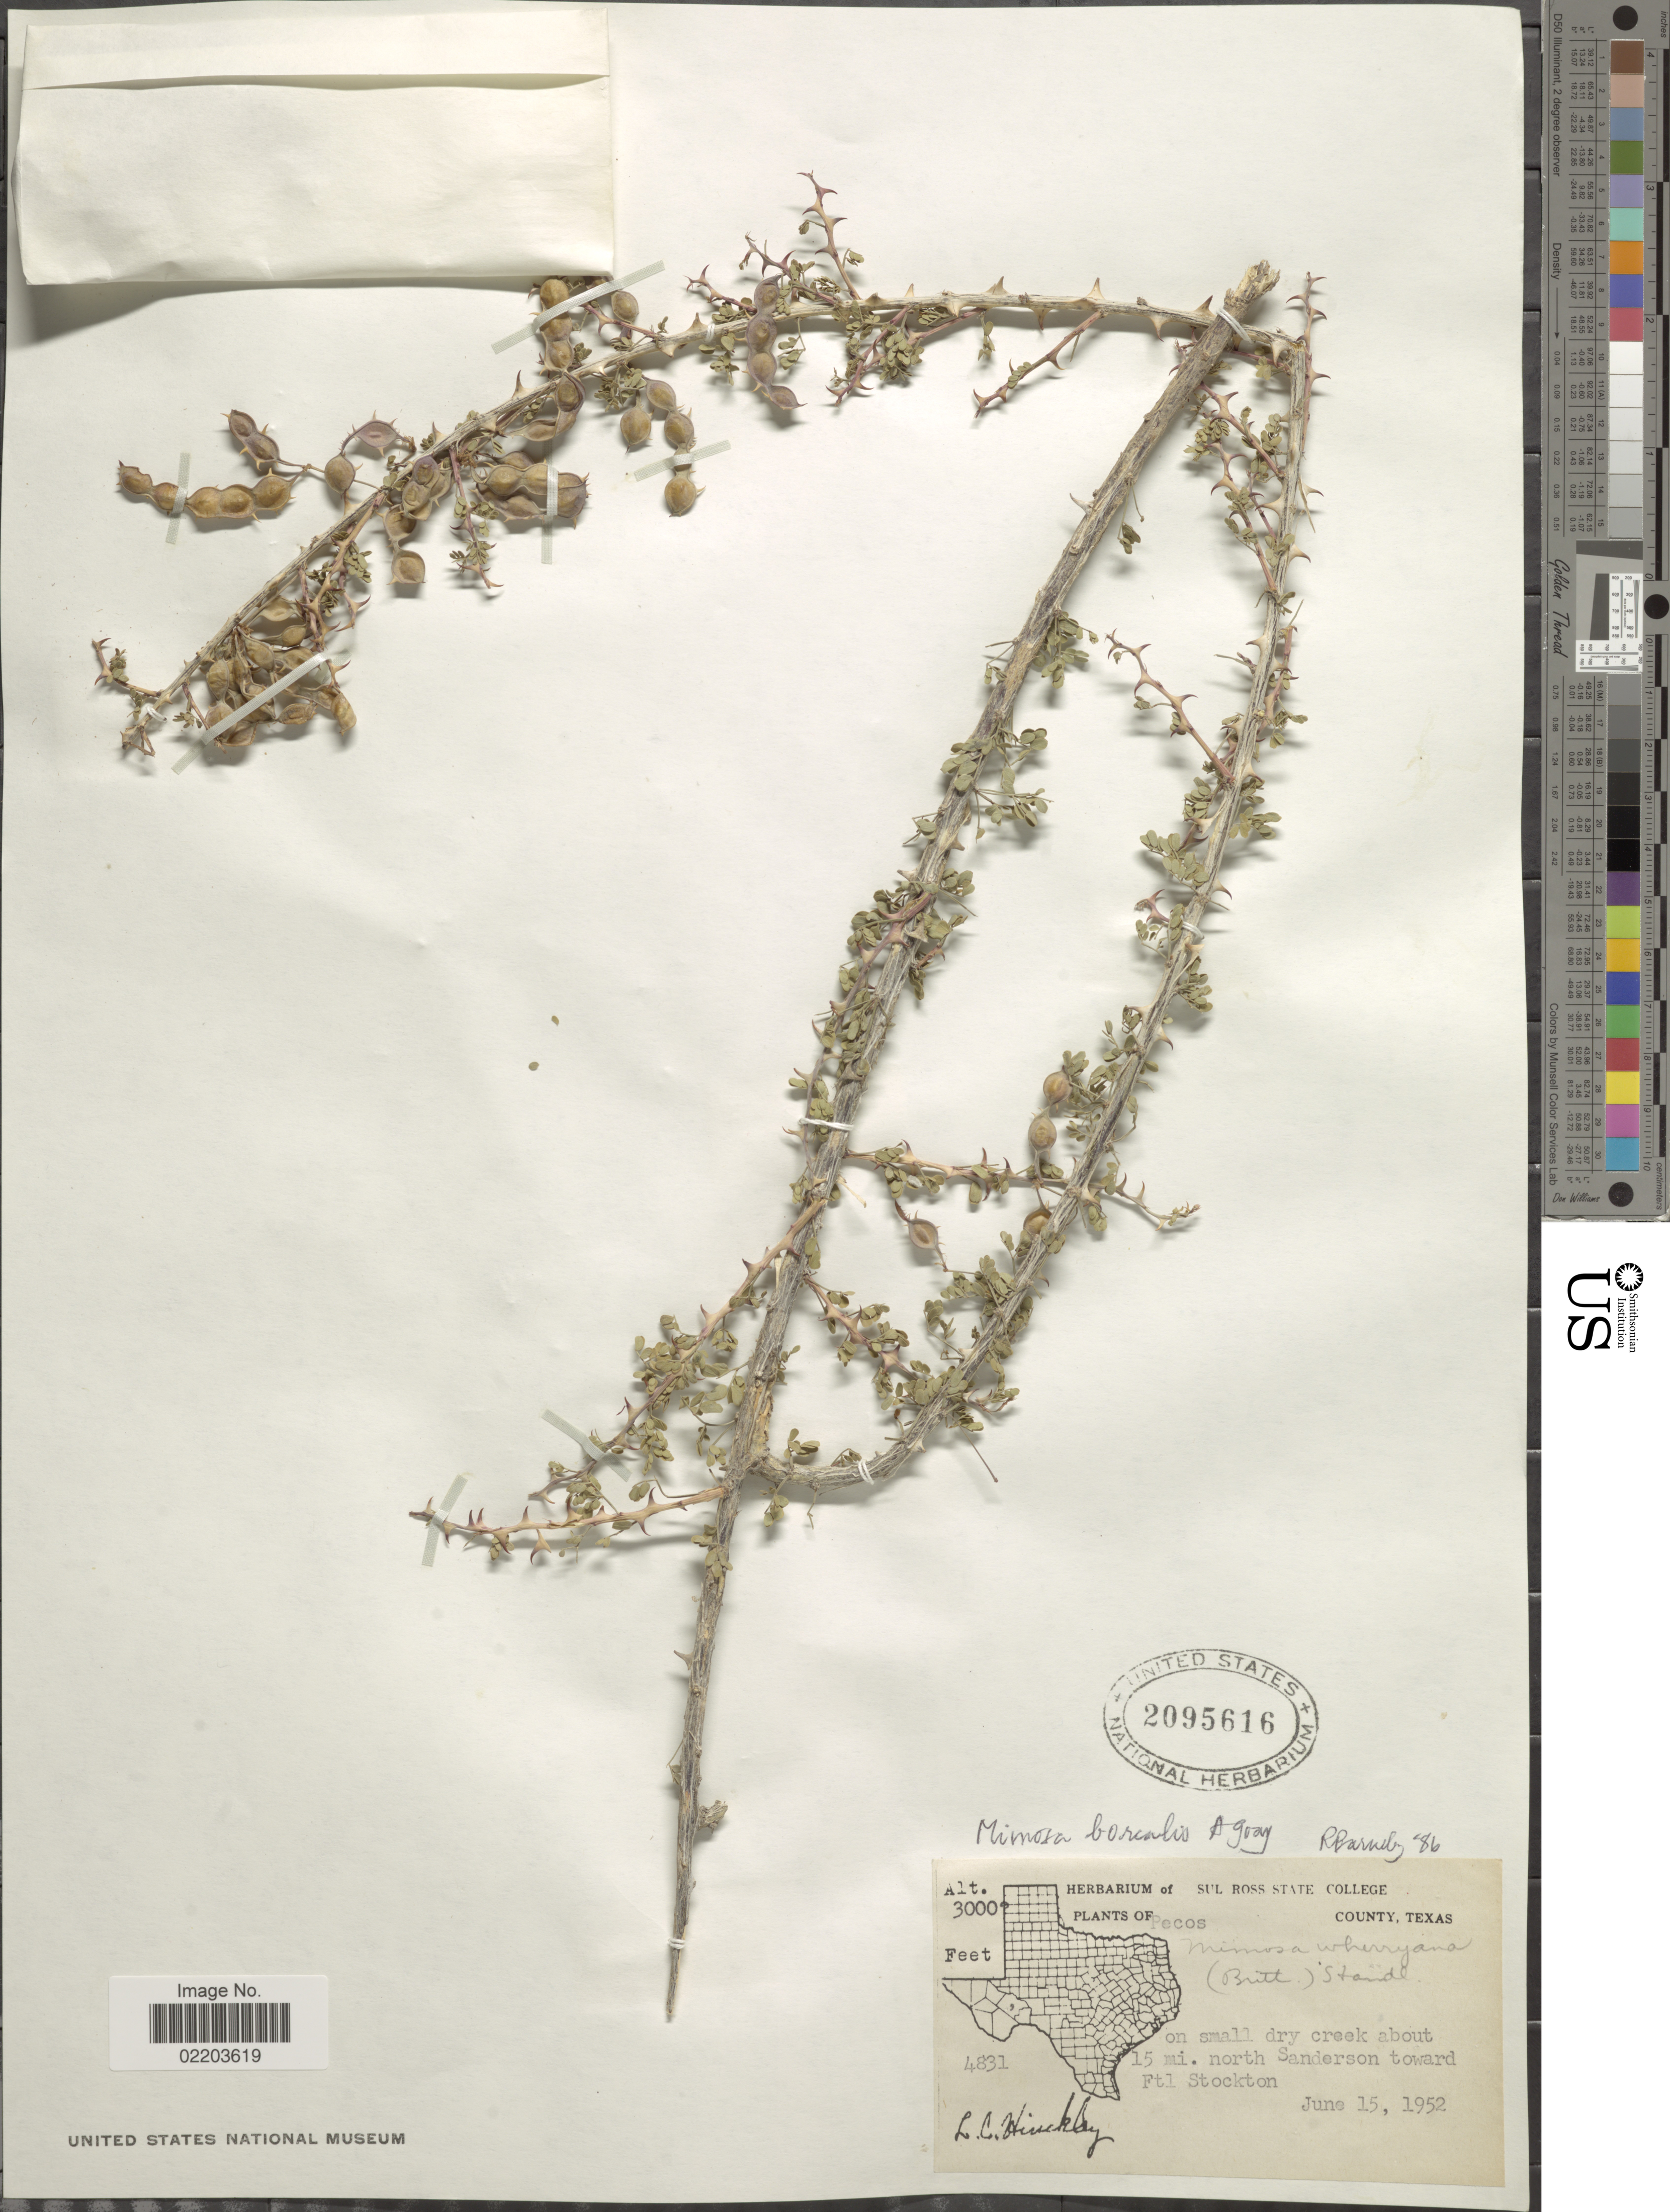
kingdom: Plantae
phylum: Tracheophyta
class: Magnoliopsida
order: Fabales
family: Fabaceae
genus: Mimosa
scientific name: Mimosa borealis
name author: A. Gray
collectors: L. Hinckley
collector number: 4831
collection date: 1952-06-15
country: United States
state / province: Texas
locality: Pecos, on small dry creek about 15 mi. north Sanderson toward Ftl Stockton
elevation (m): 914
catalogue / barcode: US 2095616